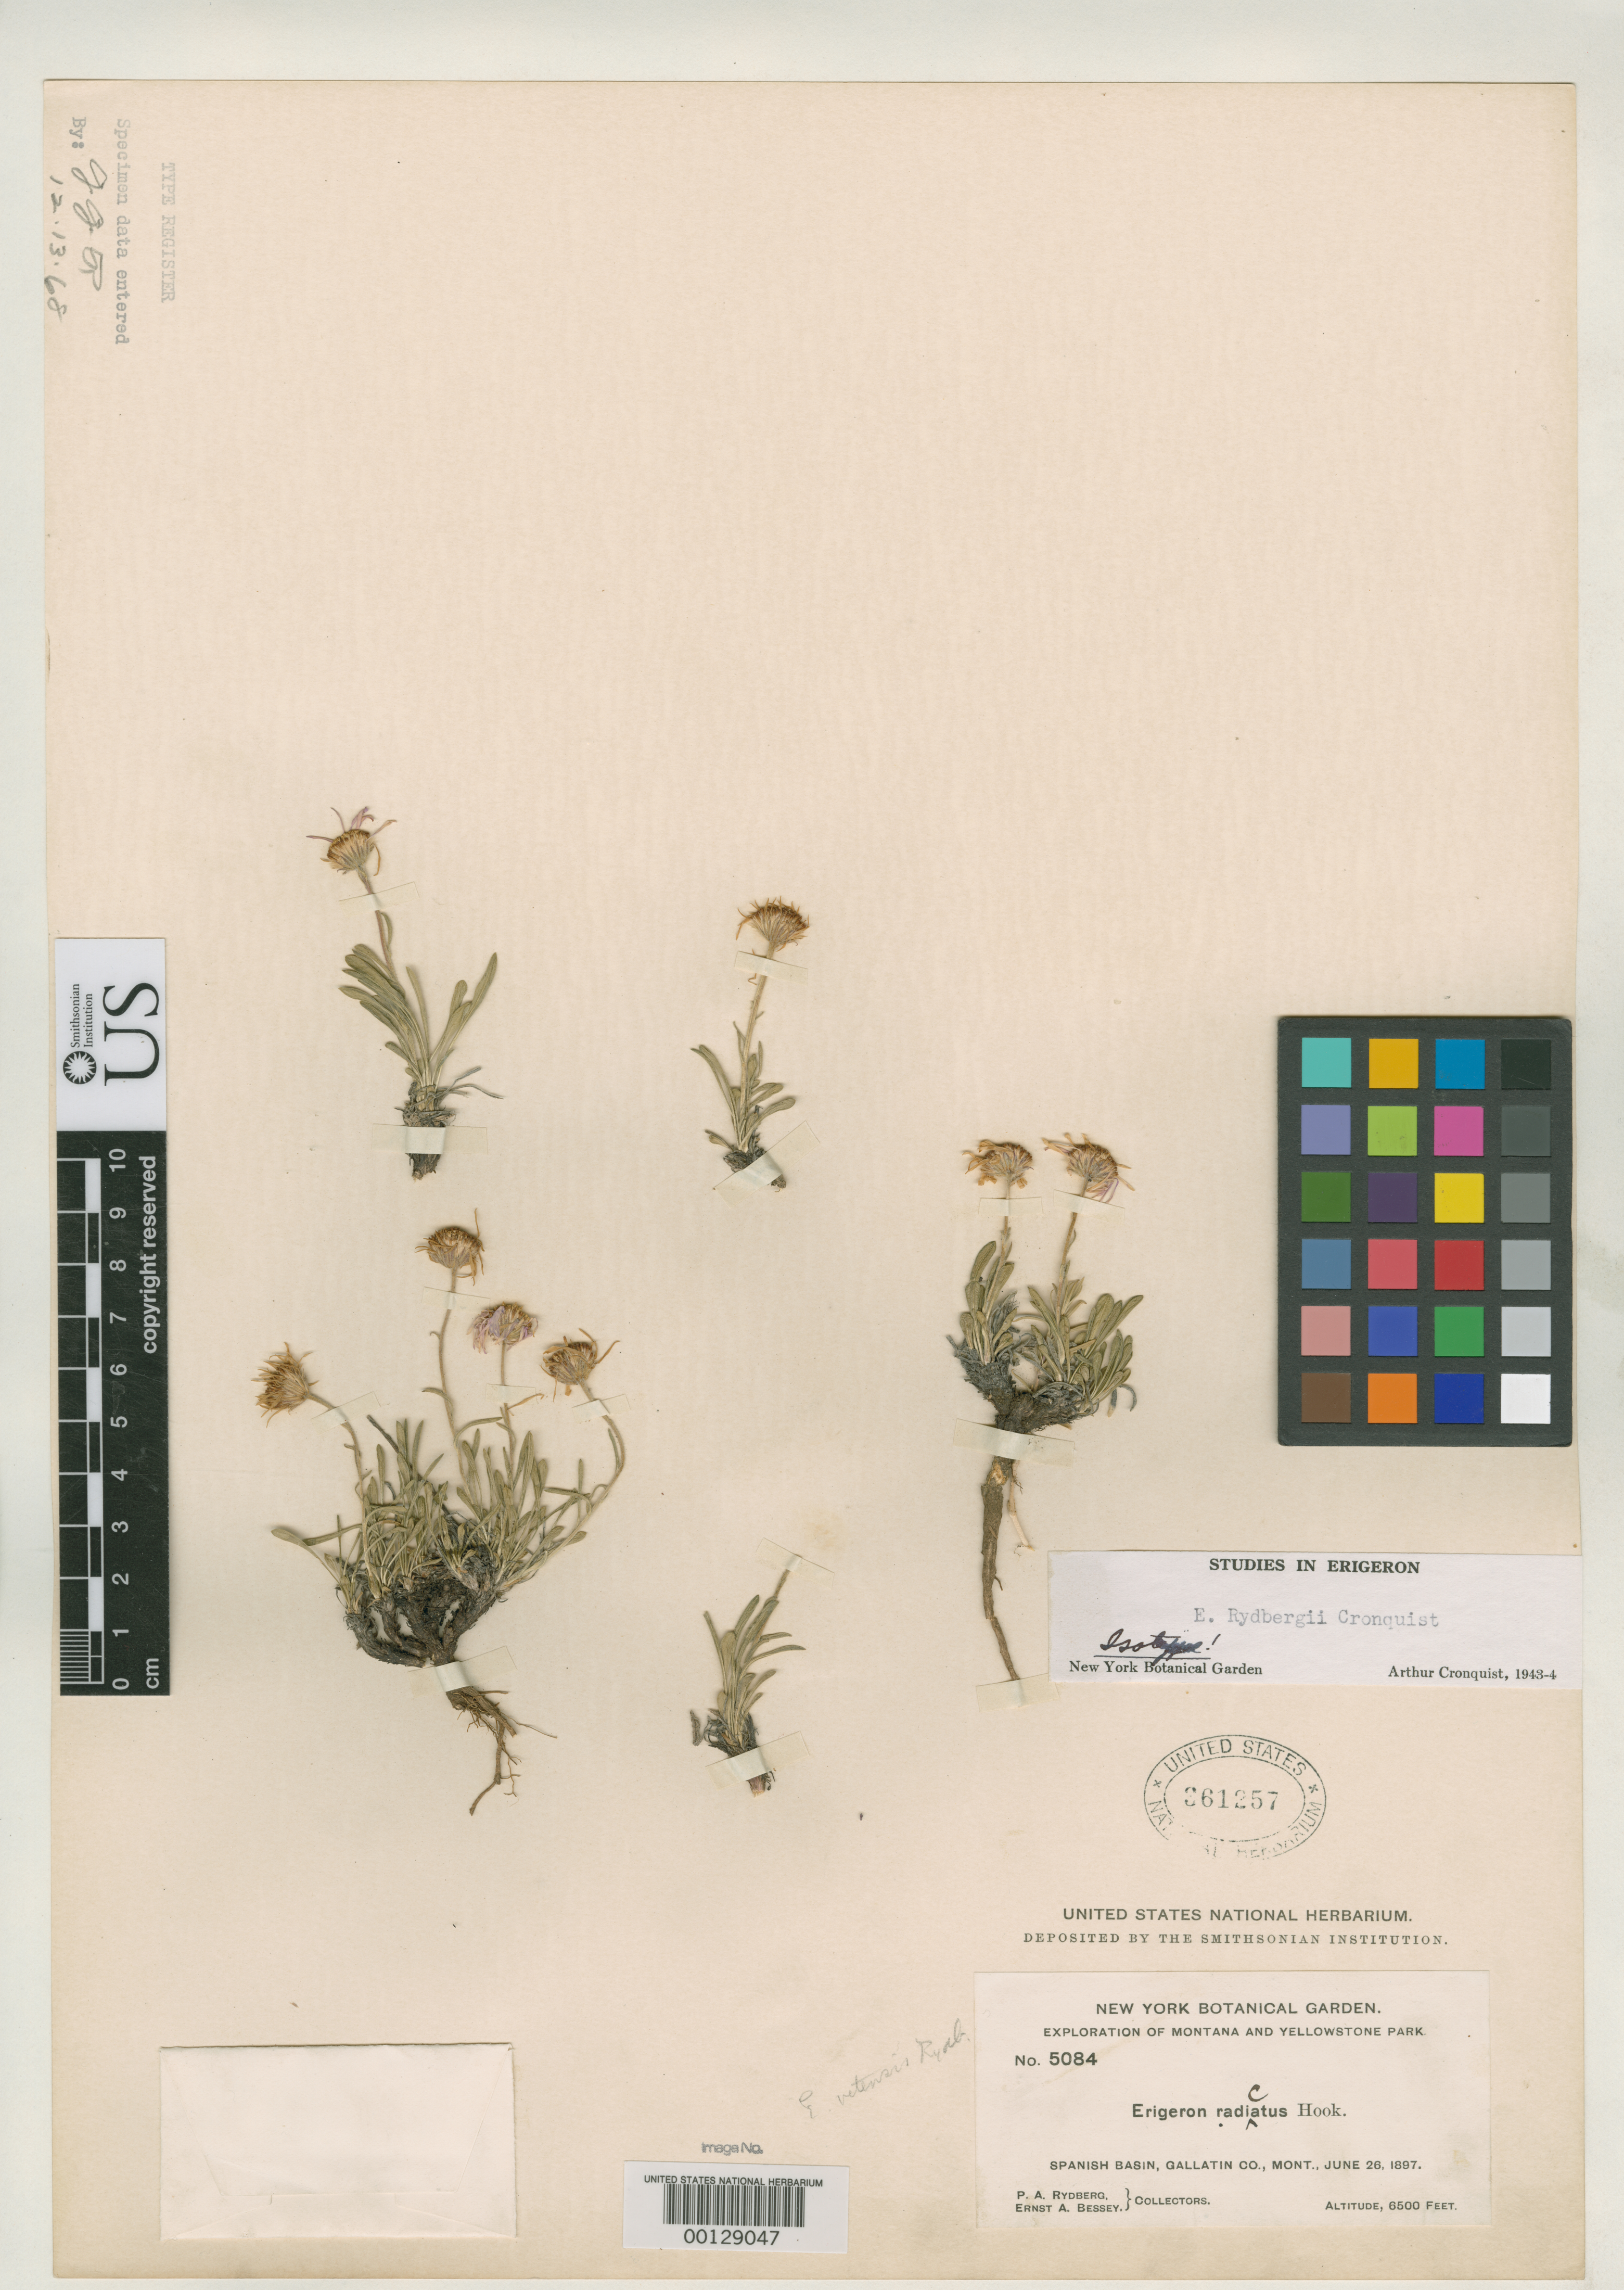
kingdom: Plantae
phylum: Tracheophyta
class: Magnoliopsida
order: Asterales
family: Asteraceae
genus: Erigeron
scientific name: Erigeron rydbergii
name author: Cronq.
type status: Isotype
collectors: P. A. Rydberg & E. Bessey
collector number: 5084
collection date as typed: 26 Jun 1897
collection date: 1897-06-26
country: United States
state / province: Montana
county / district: Gallatin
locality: Spanish Basin.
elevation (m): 1981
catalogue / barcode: US 361257